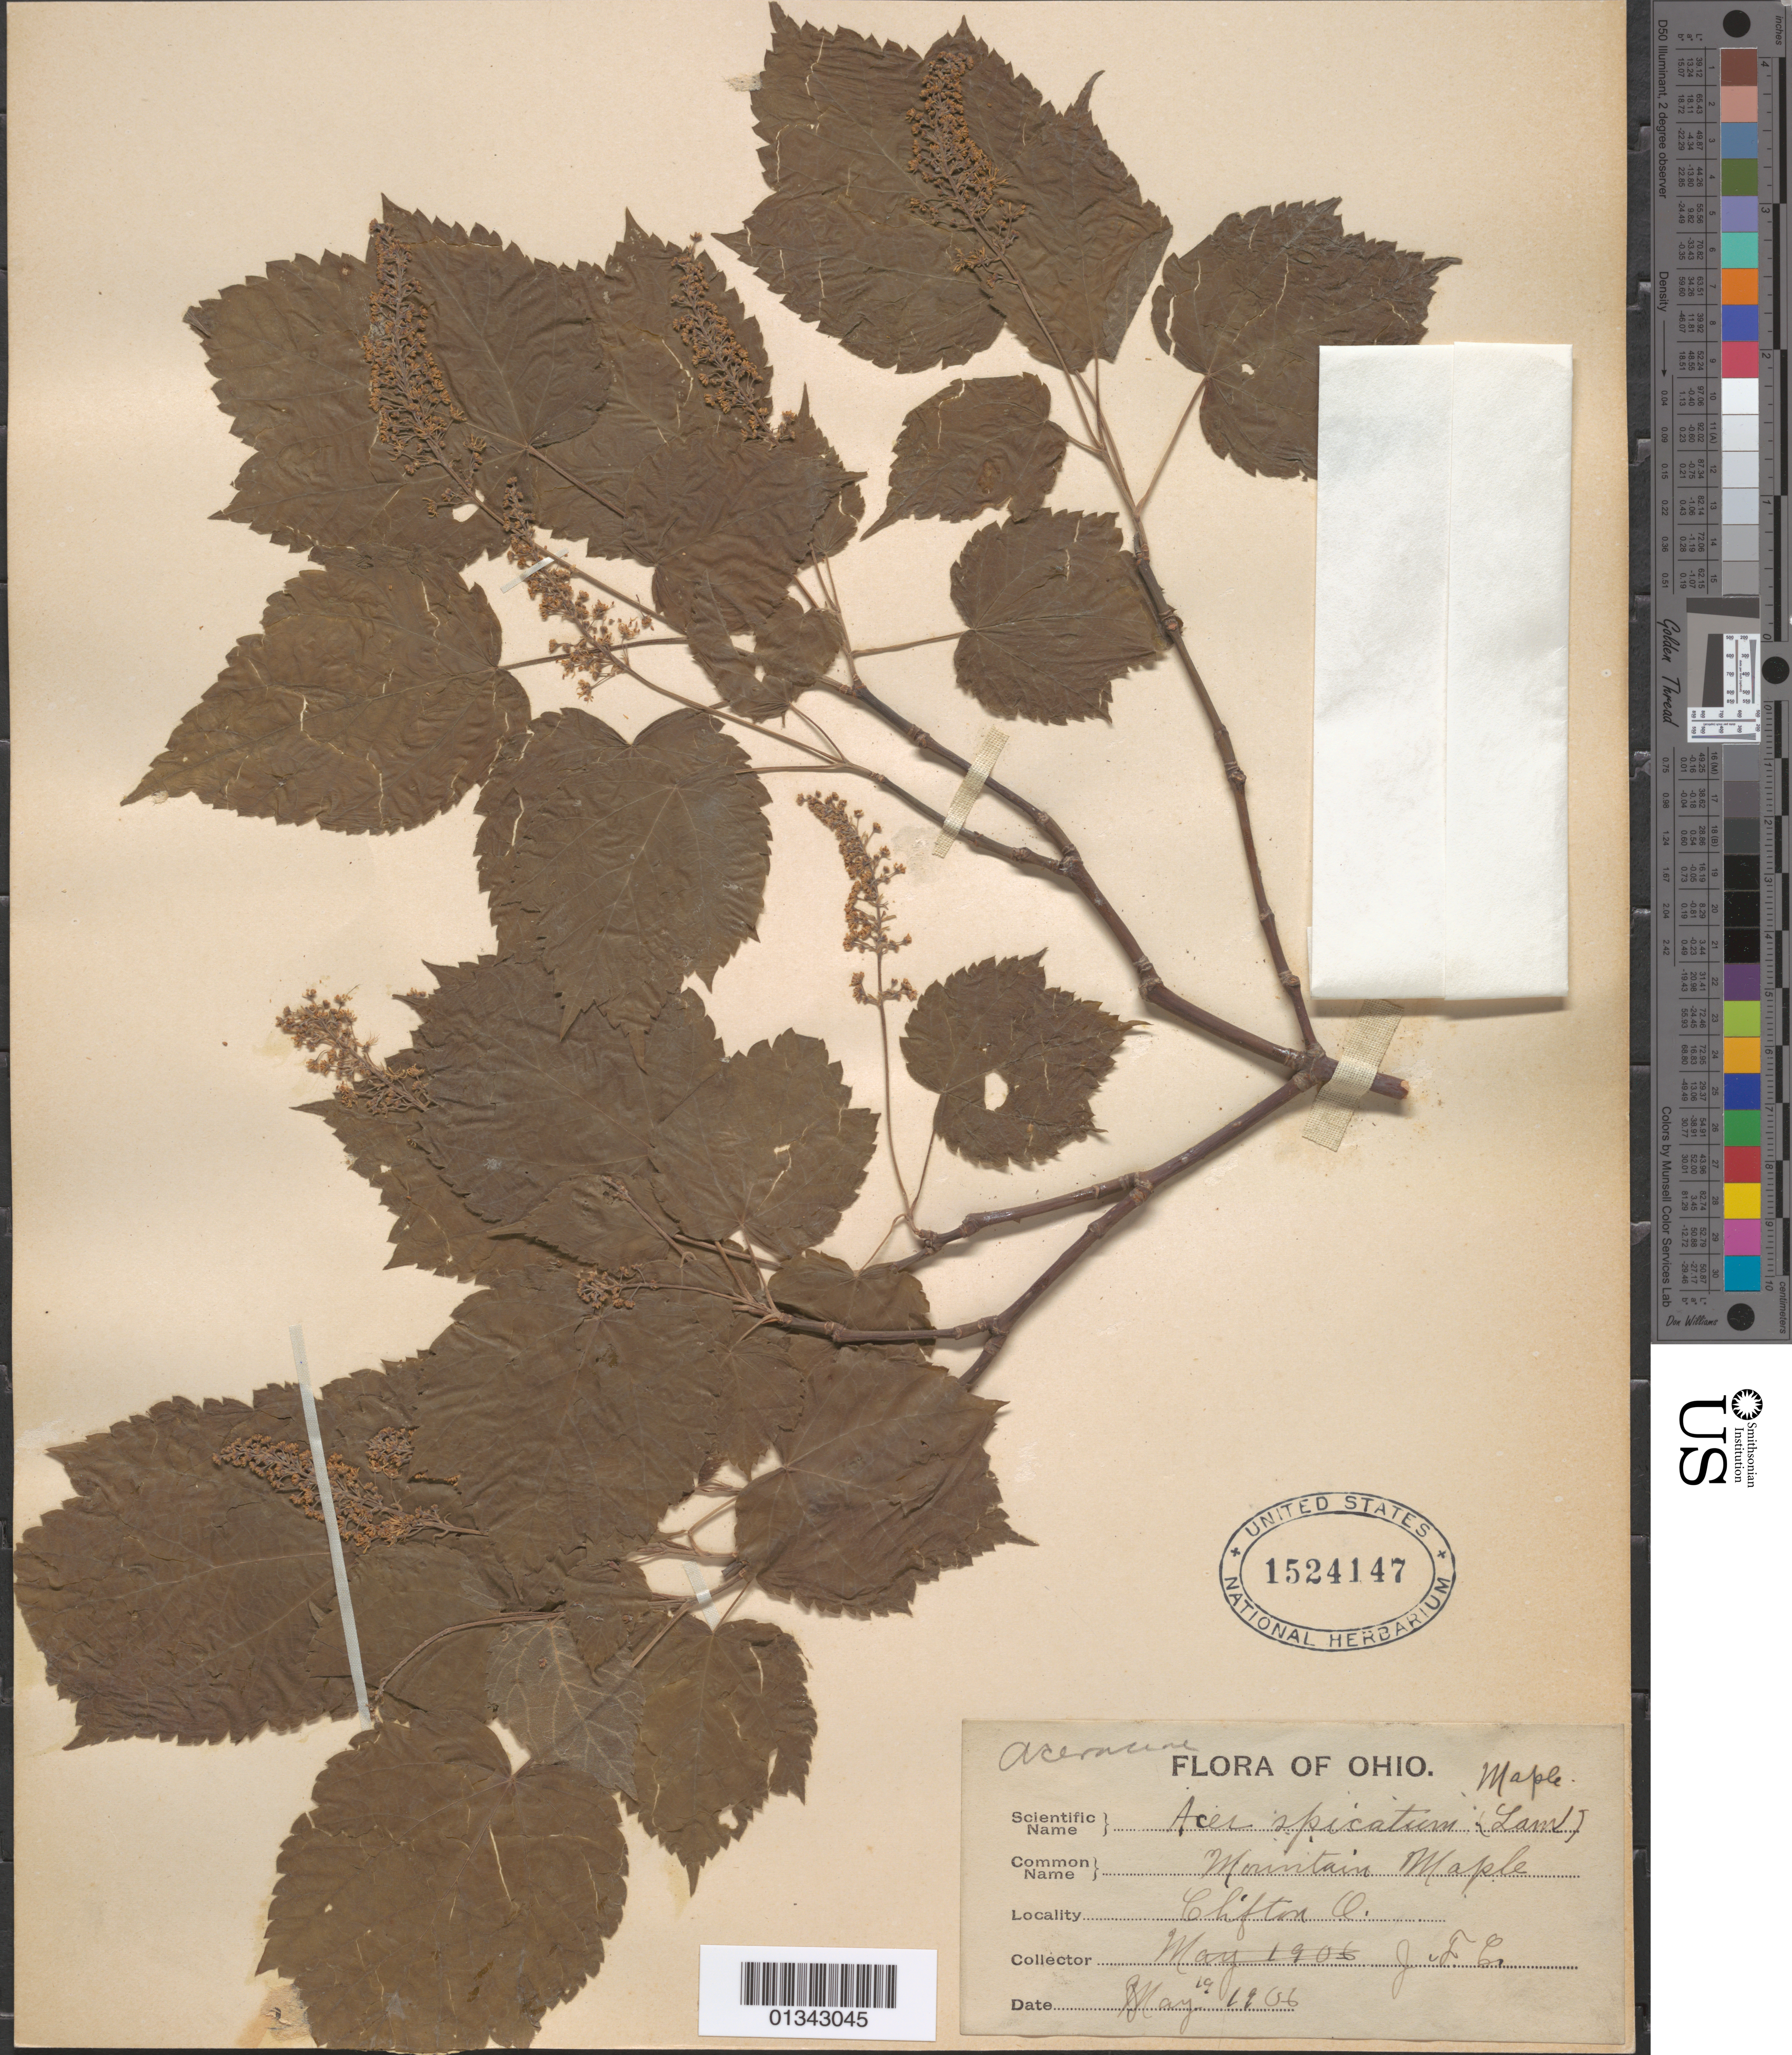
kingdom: Plantae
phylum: Tracheophyta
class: Magnoliopsida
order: Sapindales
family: Sapindaceae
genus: Acer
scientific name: Acer spicatum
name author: Lam.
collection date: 1906-05-19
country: United States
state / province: Ohio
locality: Clifton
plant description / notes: Collector listed as: J.F. C [?]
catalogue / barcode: US 1524147